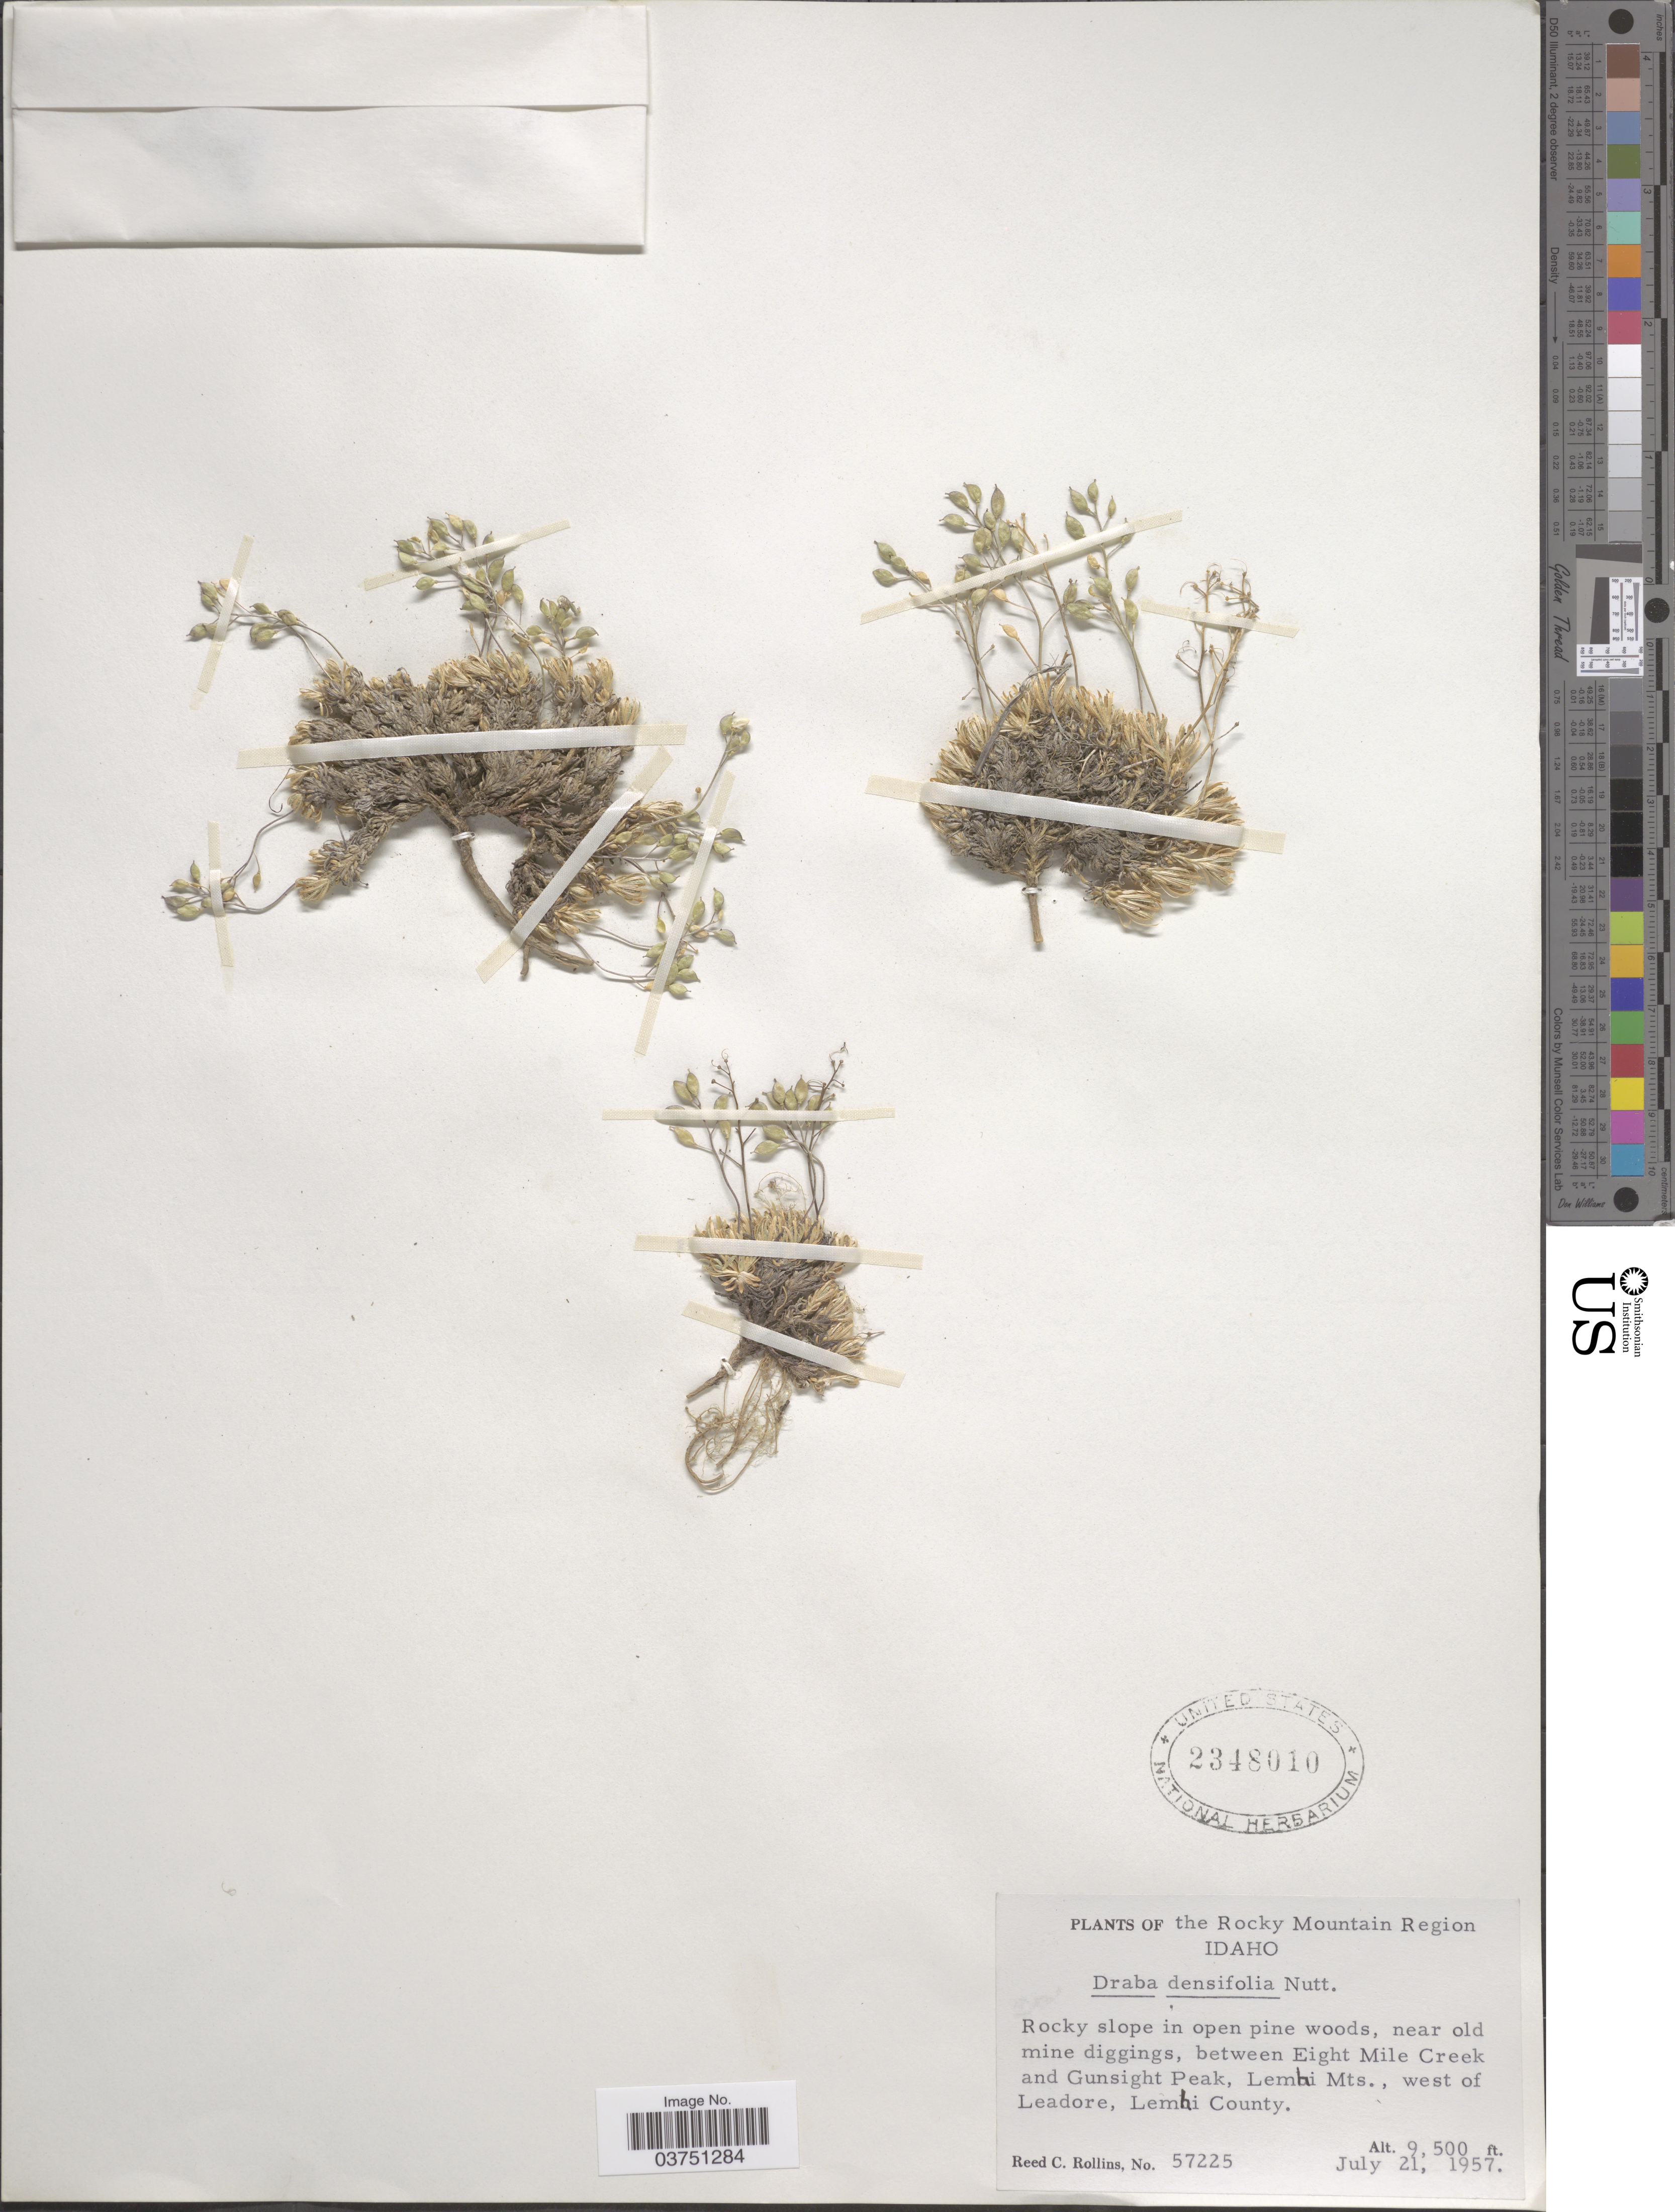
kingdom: Plantae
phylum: Tracheophyta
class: Magnoliopsida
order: Brassicales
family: Brassicaceae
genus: Draba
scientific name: Draba densifolia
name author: Nutt.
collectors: R. C. Rollins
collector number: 57225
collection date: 1957-07-21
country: United States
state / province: Idaho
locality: The Rocky Mountain Region; between Eight Mile Creek and Gunsight Peak, Lemhi Mts., west of Leadore, Lemhi County.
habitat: rocky slope in open pine woods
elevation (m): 2896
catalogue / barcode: US 2348010